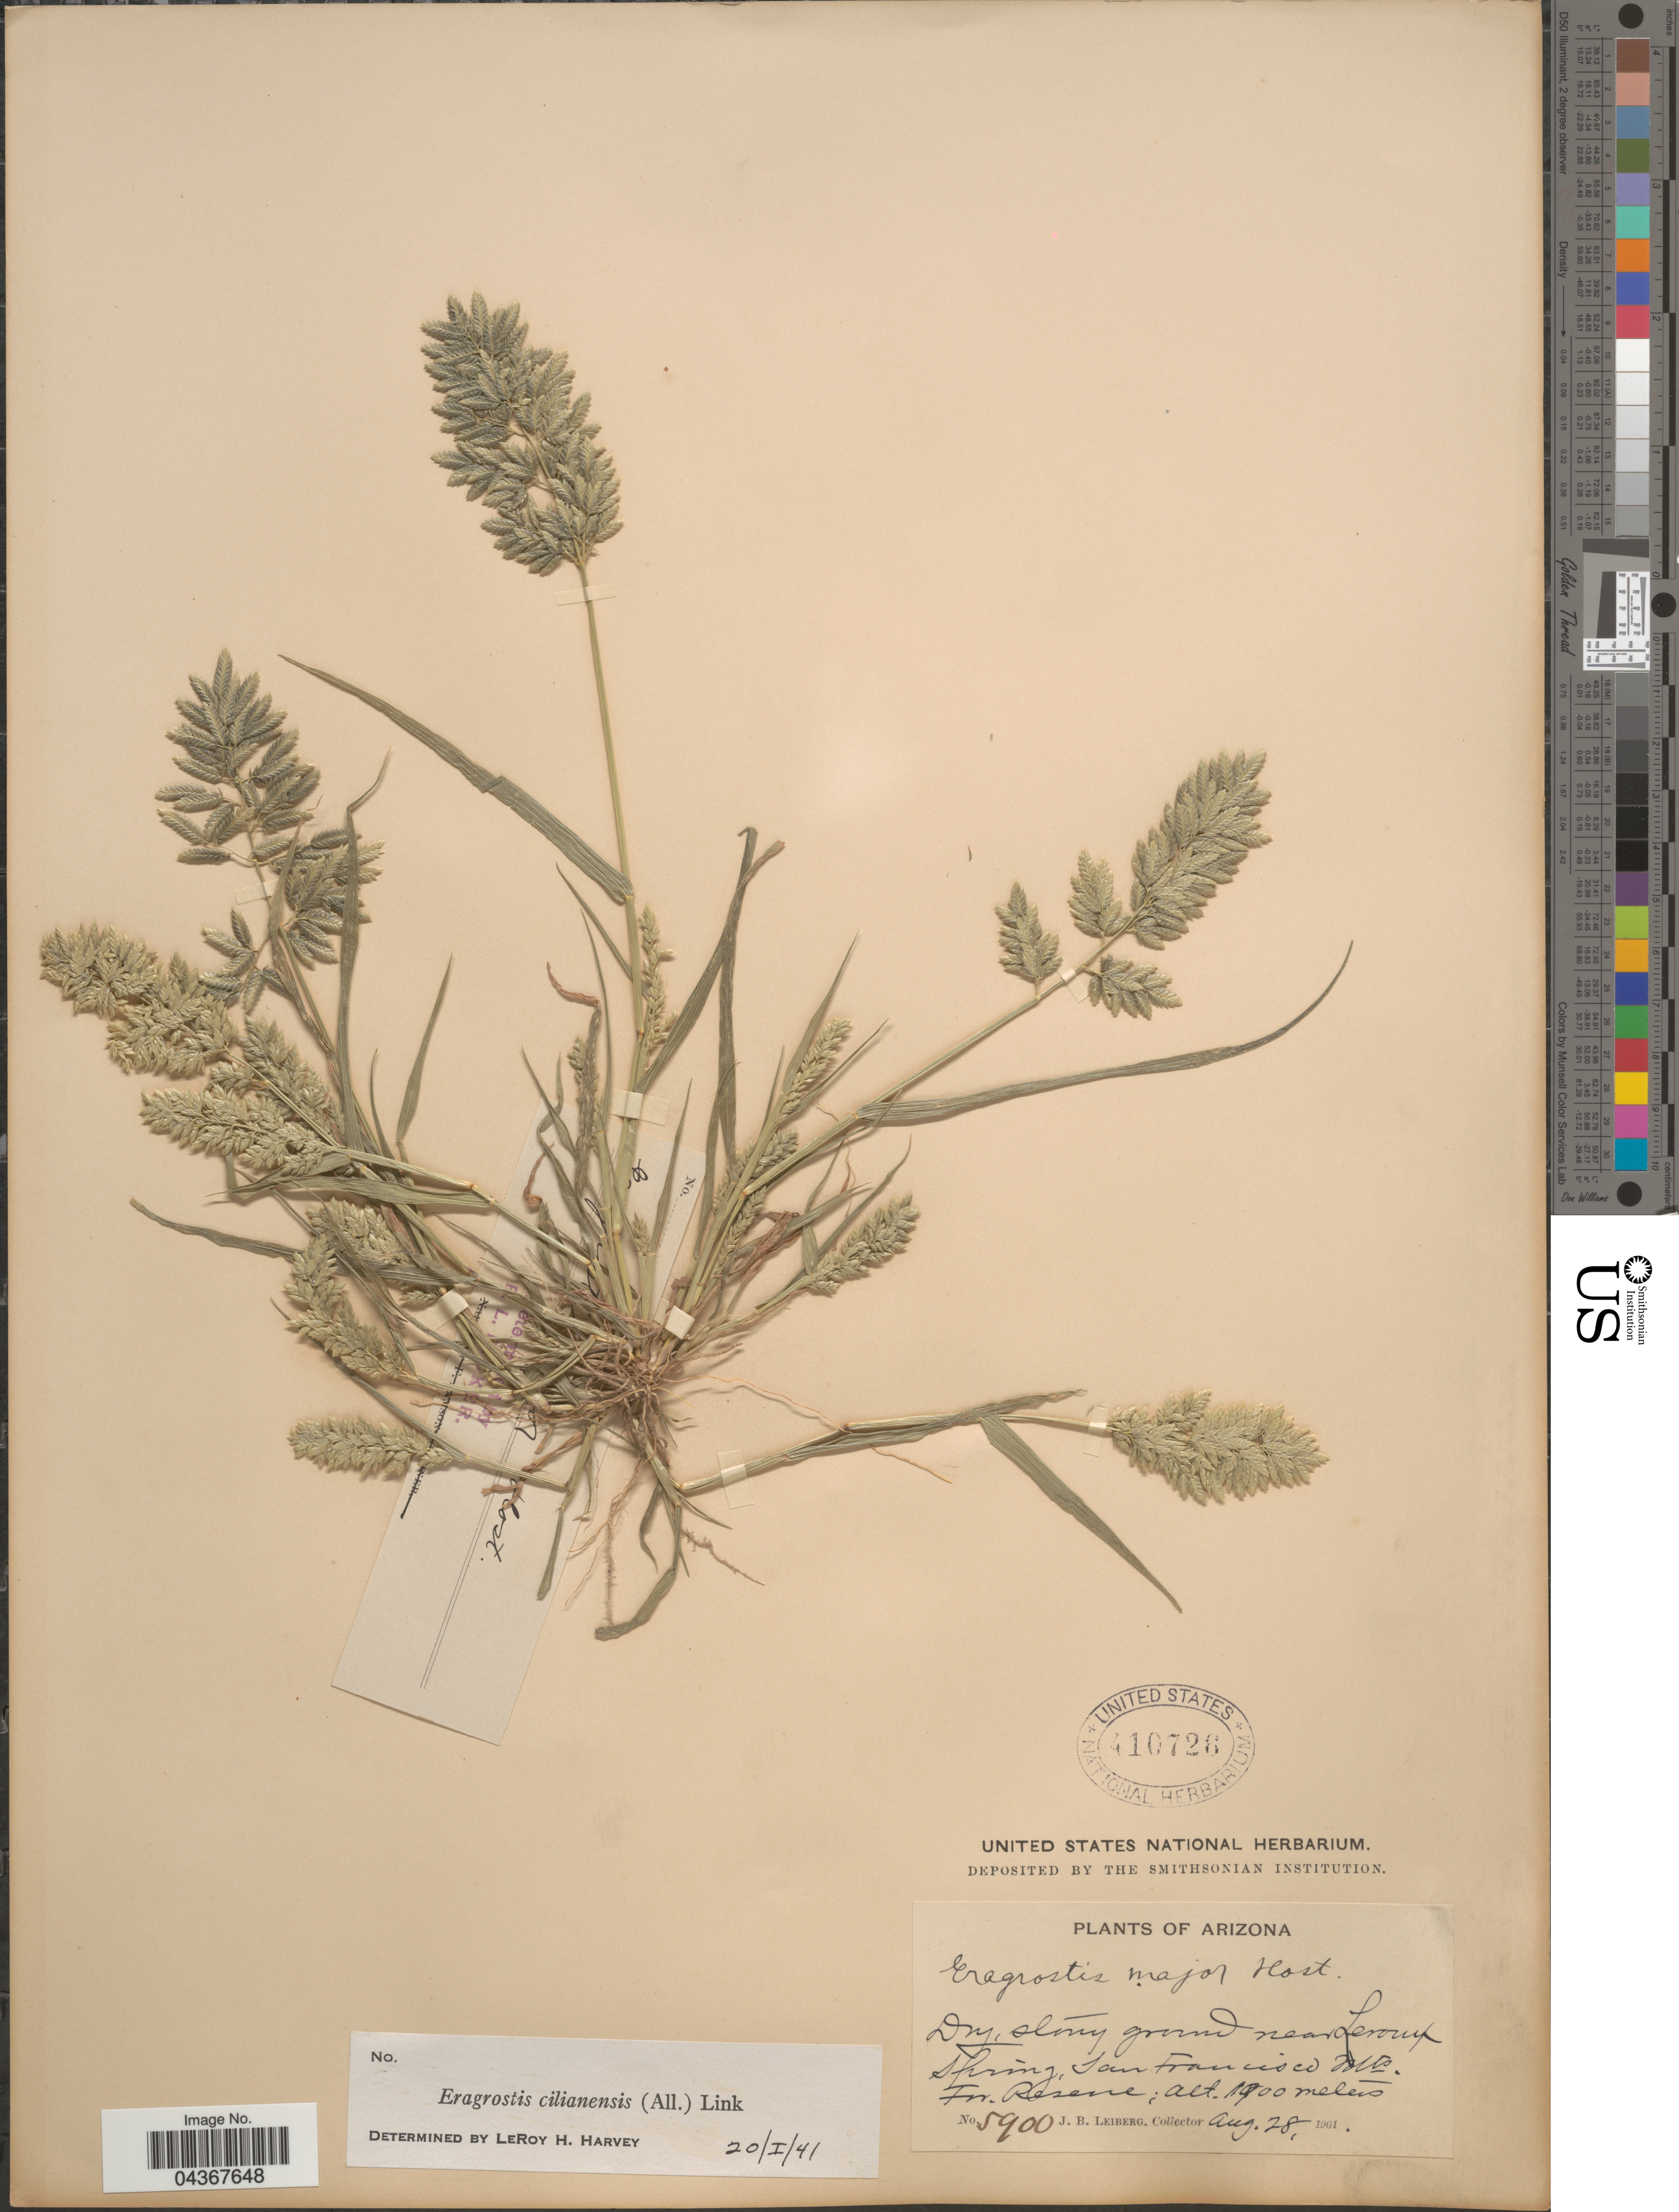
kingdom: Plantae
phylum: Tracheophyta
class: Liliopsida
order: Poales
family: Poaceae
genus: Eragrostis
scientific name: Eragrostis cilianensis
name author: (Bellardi) Vignolo ex Janch.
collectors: J. B. Leiberg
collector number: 5900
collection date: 1901-08-28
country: United States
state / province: Arizona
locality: Dry, stony ground near Leroux Spring, San Francisco Mts. For. Reserve.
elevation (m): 1900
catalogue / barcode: US 410726